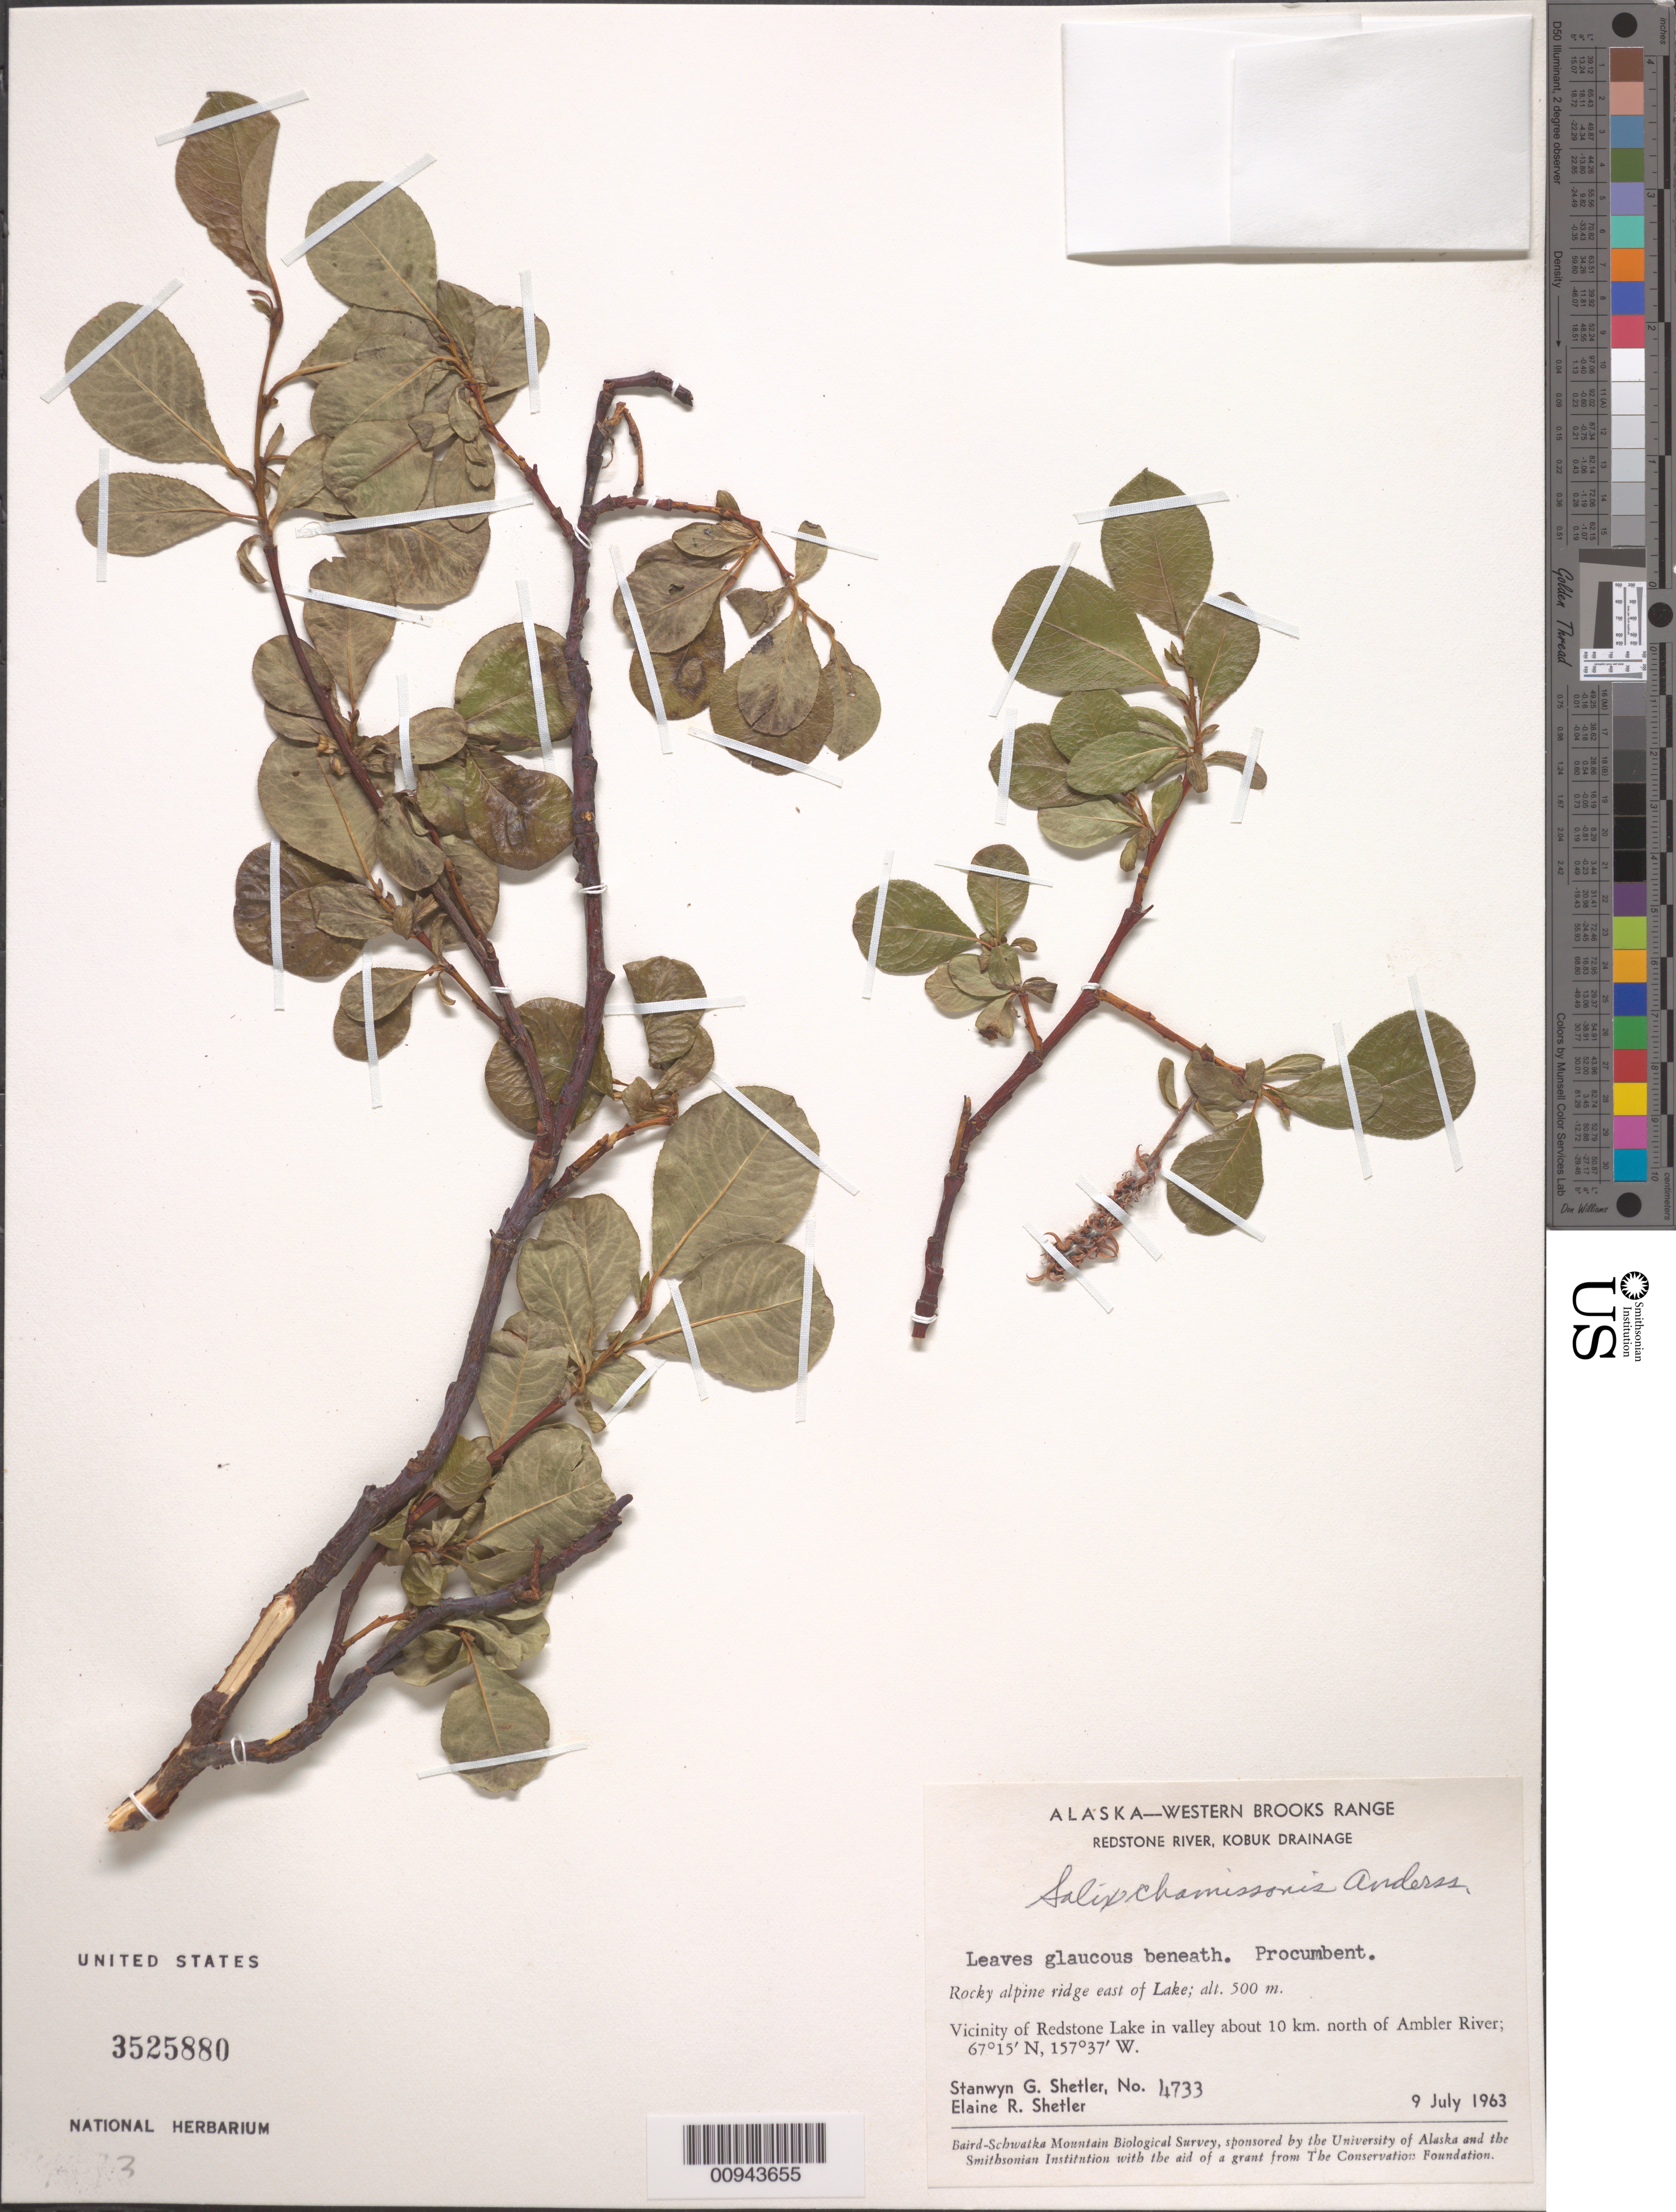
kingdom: Plantae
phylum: Tracheophyta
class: Magnoliopsida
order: Malpighiales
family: Salicaceae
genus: Salix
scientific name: Salix chamissonis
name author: Andersson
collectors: S. Shetler & E. R. Shetler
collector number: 4733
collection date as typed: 09 Jul 1963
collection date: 1963-07-09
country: United States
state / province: Alaska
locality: Vicinity of Redstone Lake in valley about 10 km. north of Ambler River. Western Brooks Range, Redstone River, Kobuk Drainage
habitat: Rocky alpine ridge east of Lake.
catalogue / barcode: US 3525880